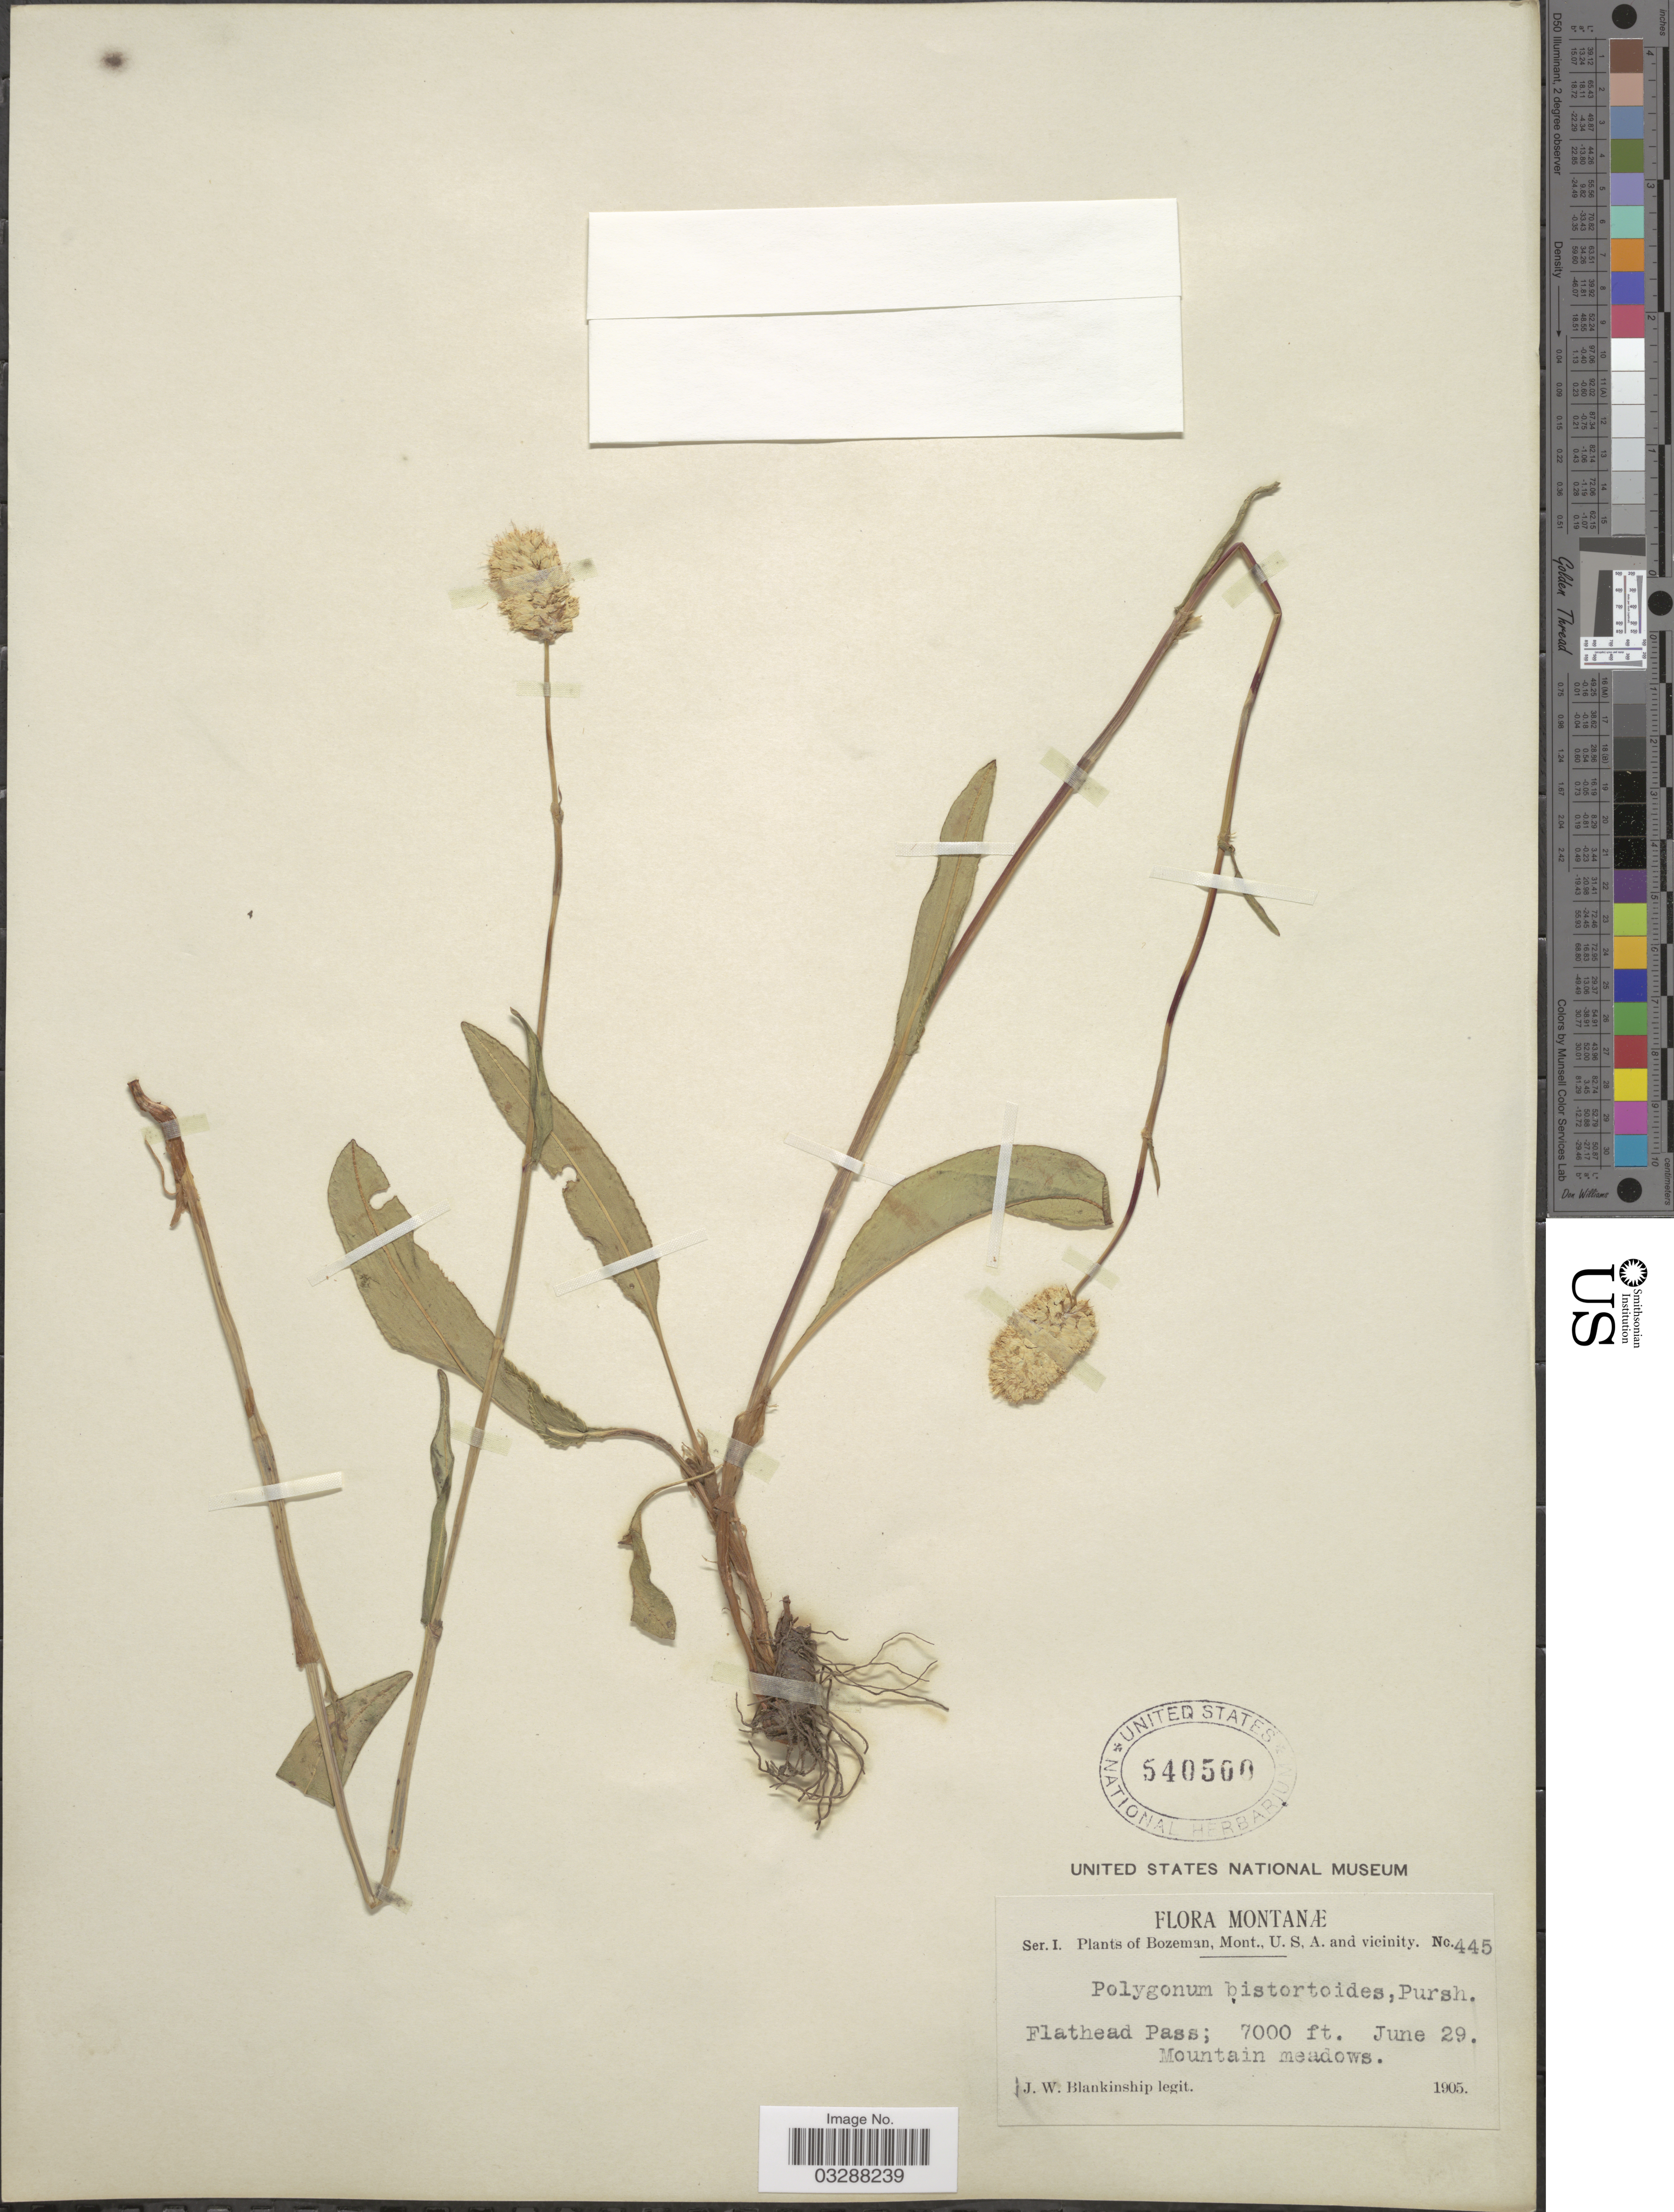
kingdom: Plantae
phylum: Tracheophyta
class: Magnoliopsida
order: Caryophyllales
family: Polygonaceae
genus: Bistorta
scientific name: Bistorta bistortoides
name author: (Pursh) Small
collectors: J. W. Blankinship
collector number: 445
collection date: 1905-06-29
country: United States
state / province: Montana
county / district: Gallatin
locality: Bozeman, Mont., U.S.A. and vicinity. Flathead Pass, Mountain meadows.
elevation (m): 2134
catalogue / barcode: US 540500